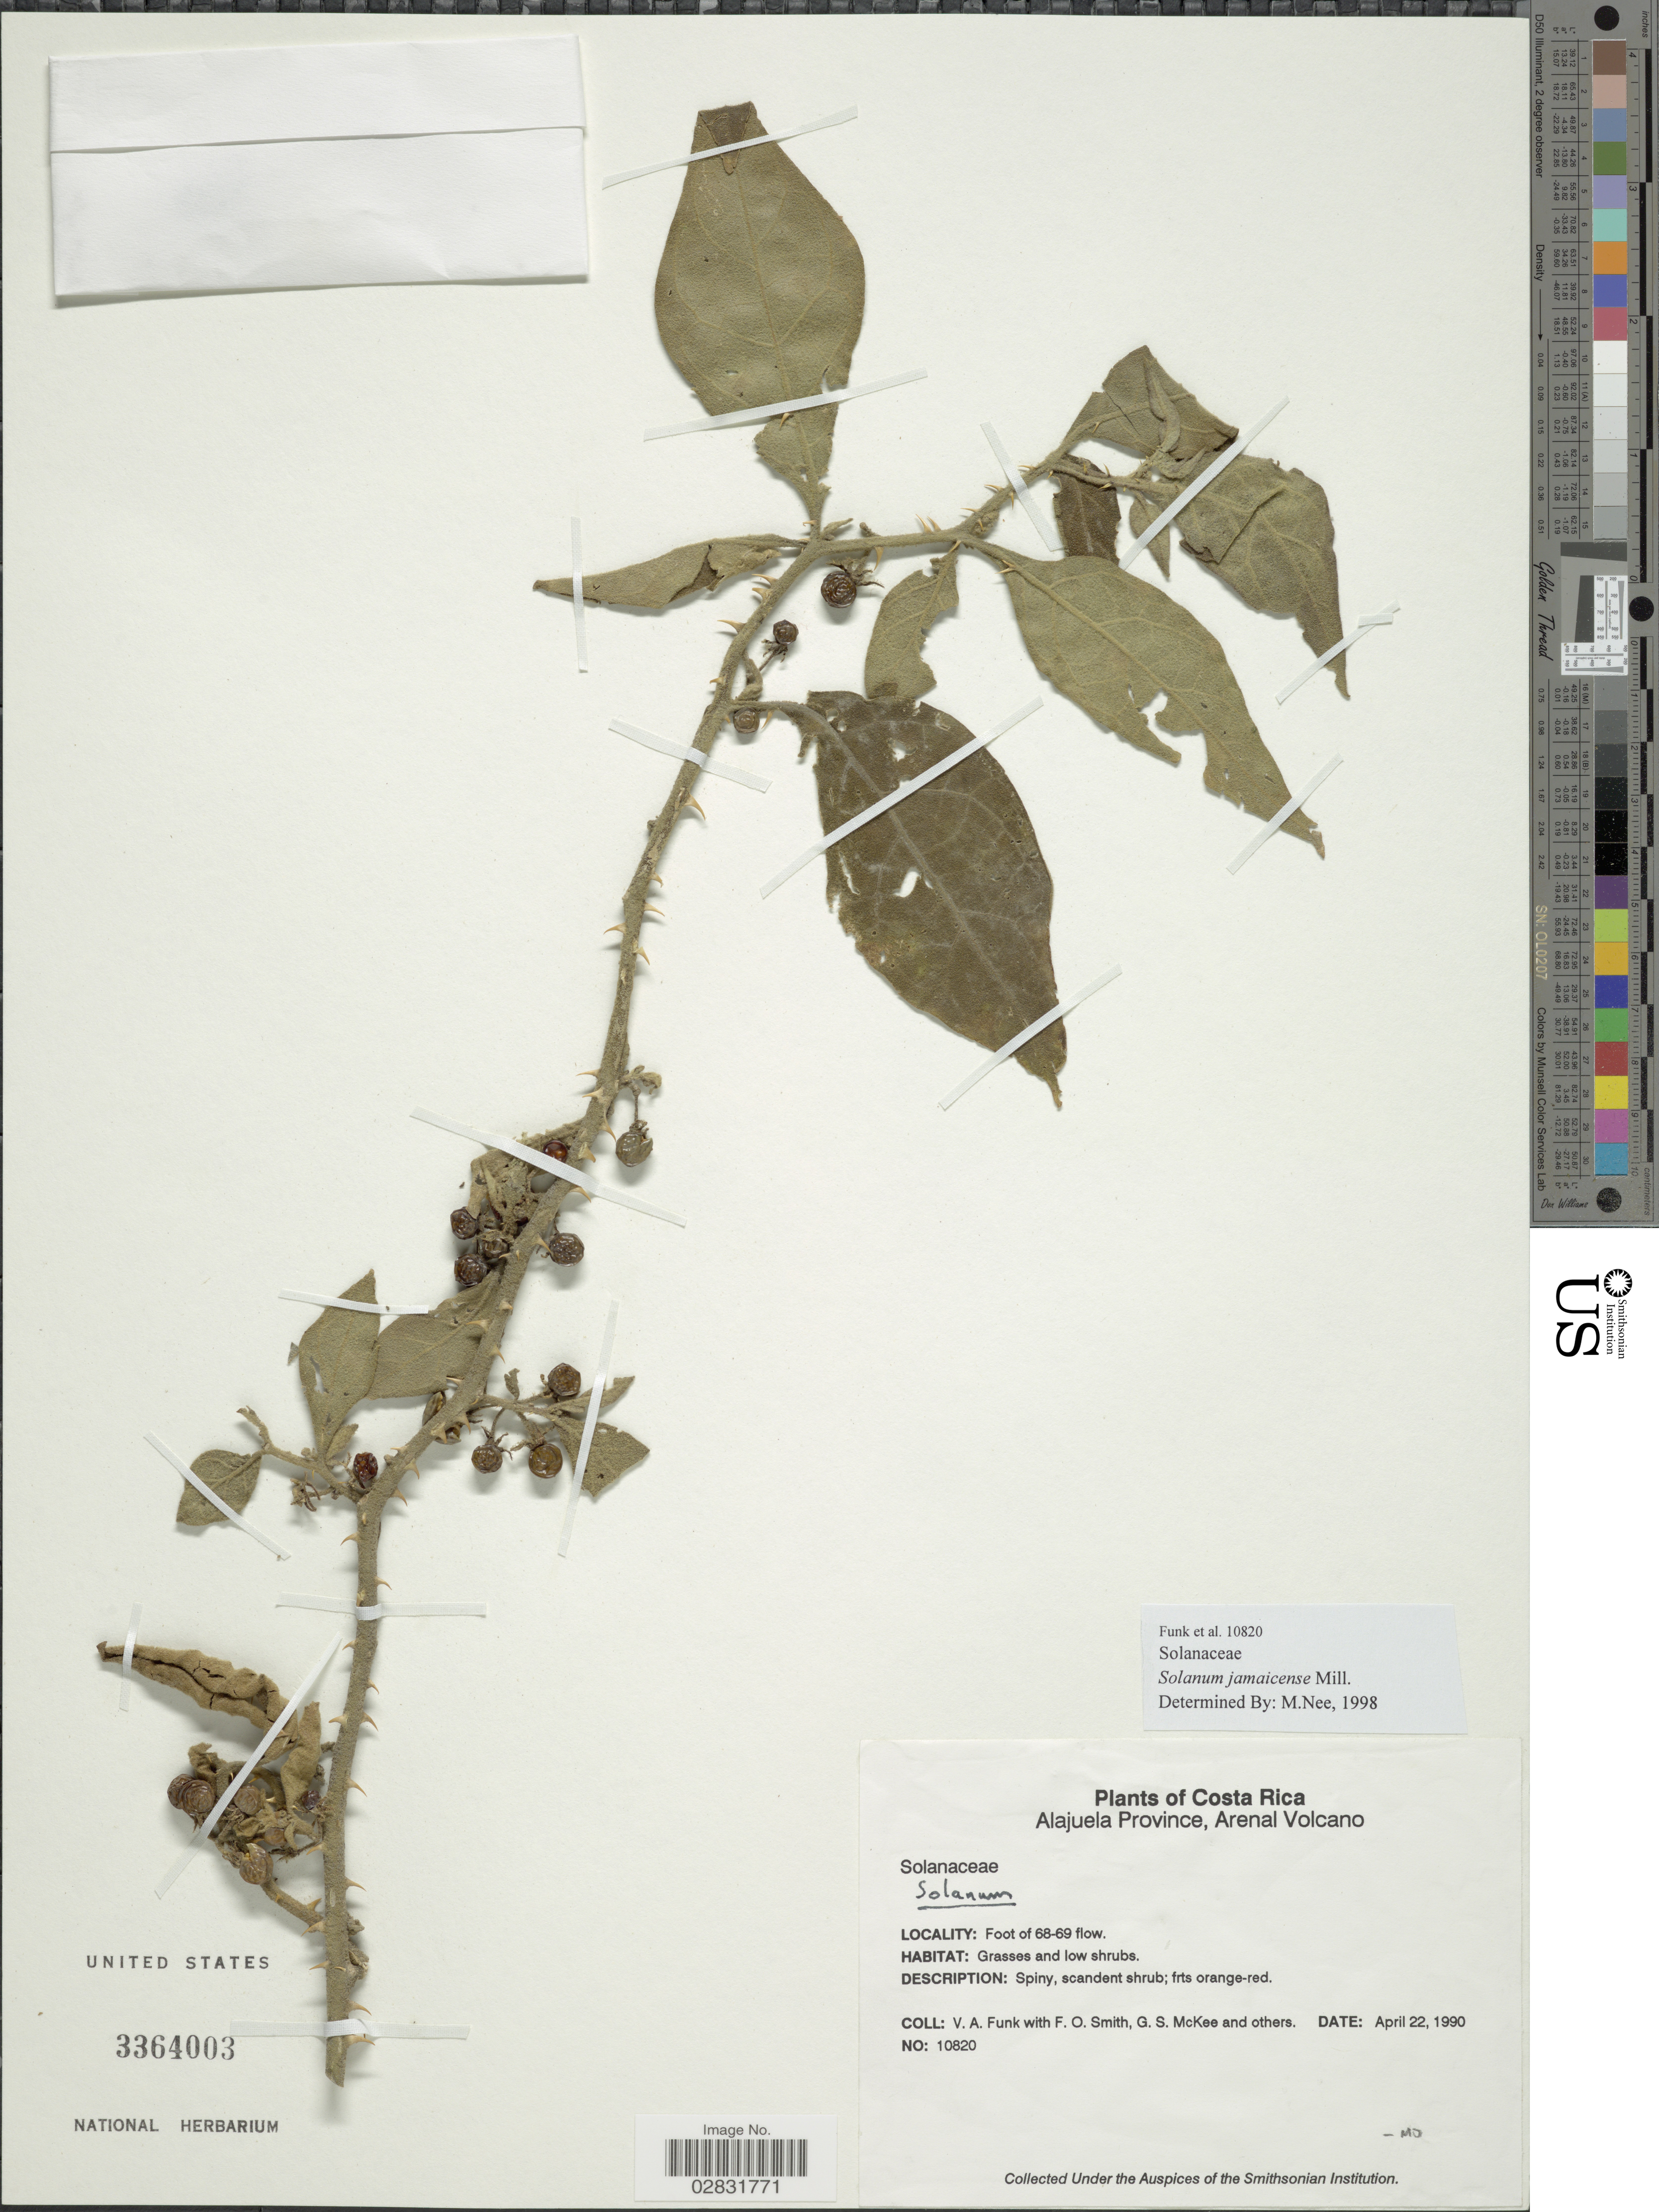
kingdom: Plantae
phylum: Tracheophyta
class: Magnoliopsida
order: Solanales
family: Solanaceae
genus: Solanum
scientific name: Solanum jamaicense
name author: Mill.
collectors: V. Funk, F. Smith, G. S. McKee & et al.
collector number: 10820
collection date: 1990-04-22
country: Costa Rica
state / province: Alajuela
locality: Arenal Volcano. Foot at 68-69 flow.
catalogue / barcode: US 3364003